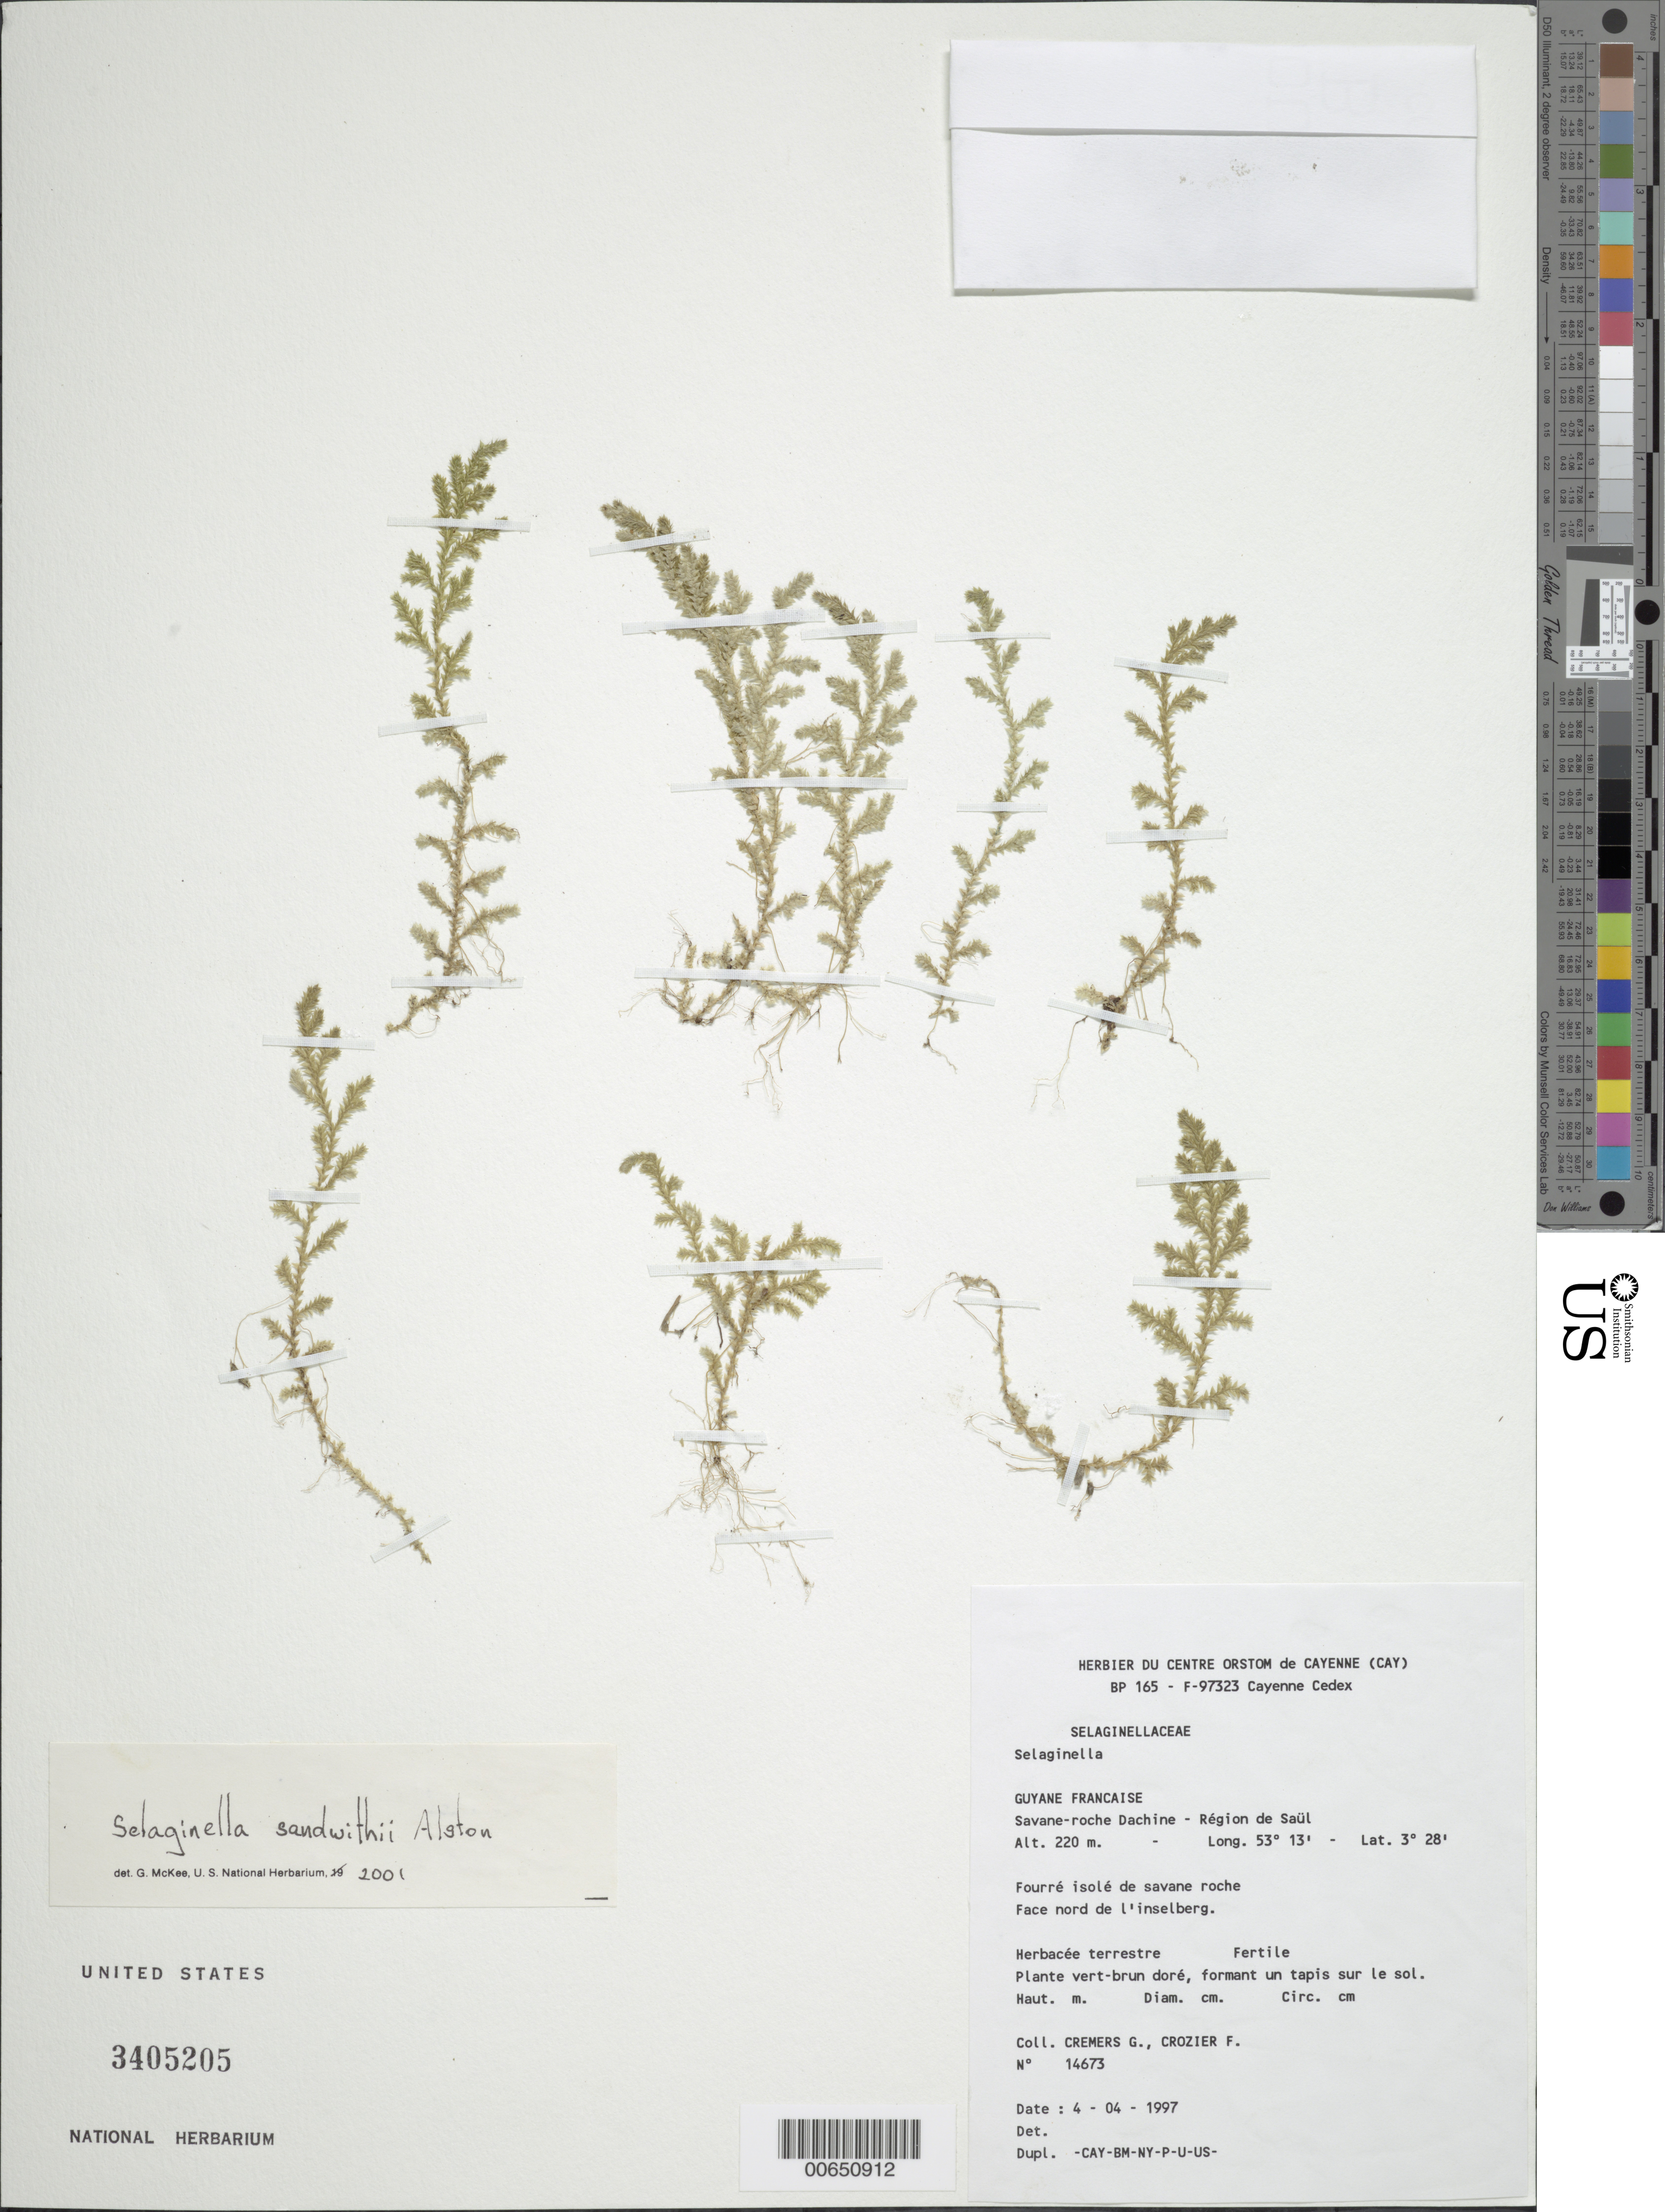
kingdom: Plantae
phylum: Tracheophyta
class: Lycopodiopsida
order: Selaginellales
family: Selaginellaceae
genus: Selaginella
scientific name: Selaginella sandwithii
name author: Alston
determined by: McKee, G. S., (US), NMNH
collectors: G. Cremers & F. Crozier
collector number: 14673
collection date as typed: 4-Apr-97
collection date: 1997-04-04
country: French Guiana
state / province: Saint-Laurent-du-Maroni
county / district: Saül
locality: Saül, savane-roche Dachine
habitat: Forêt claire sur inselberg. Face nord de l 'inselberg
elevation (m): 220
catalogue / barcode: US 3405205